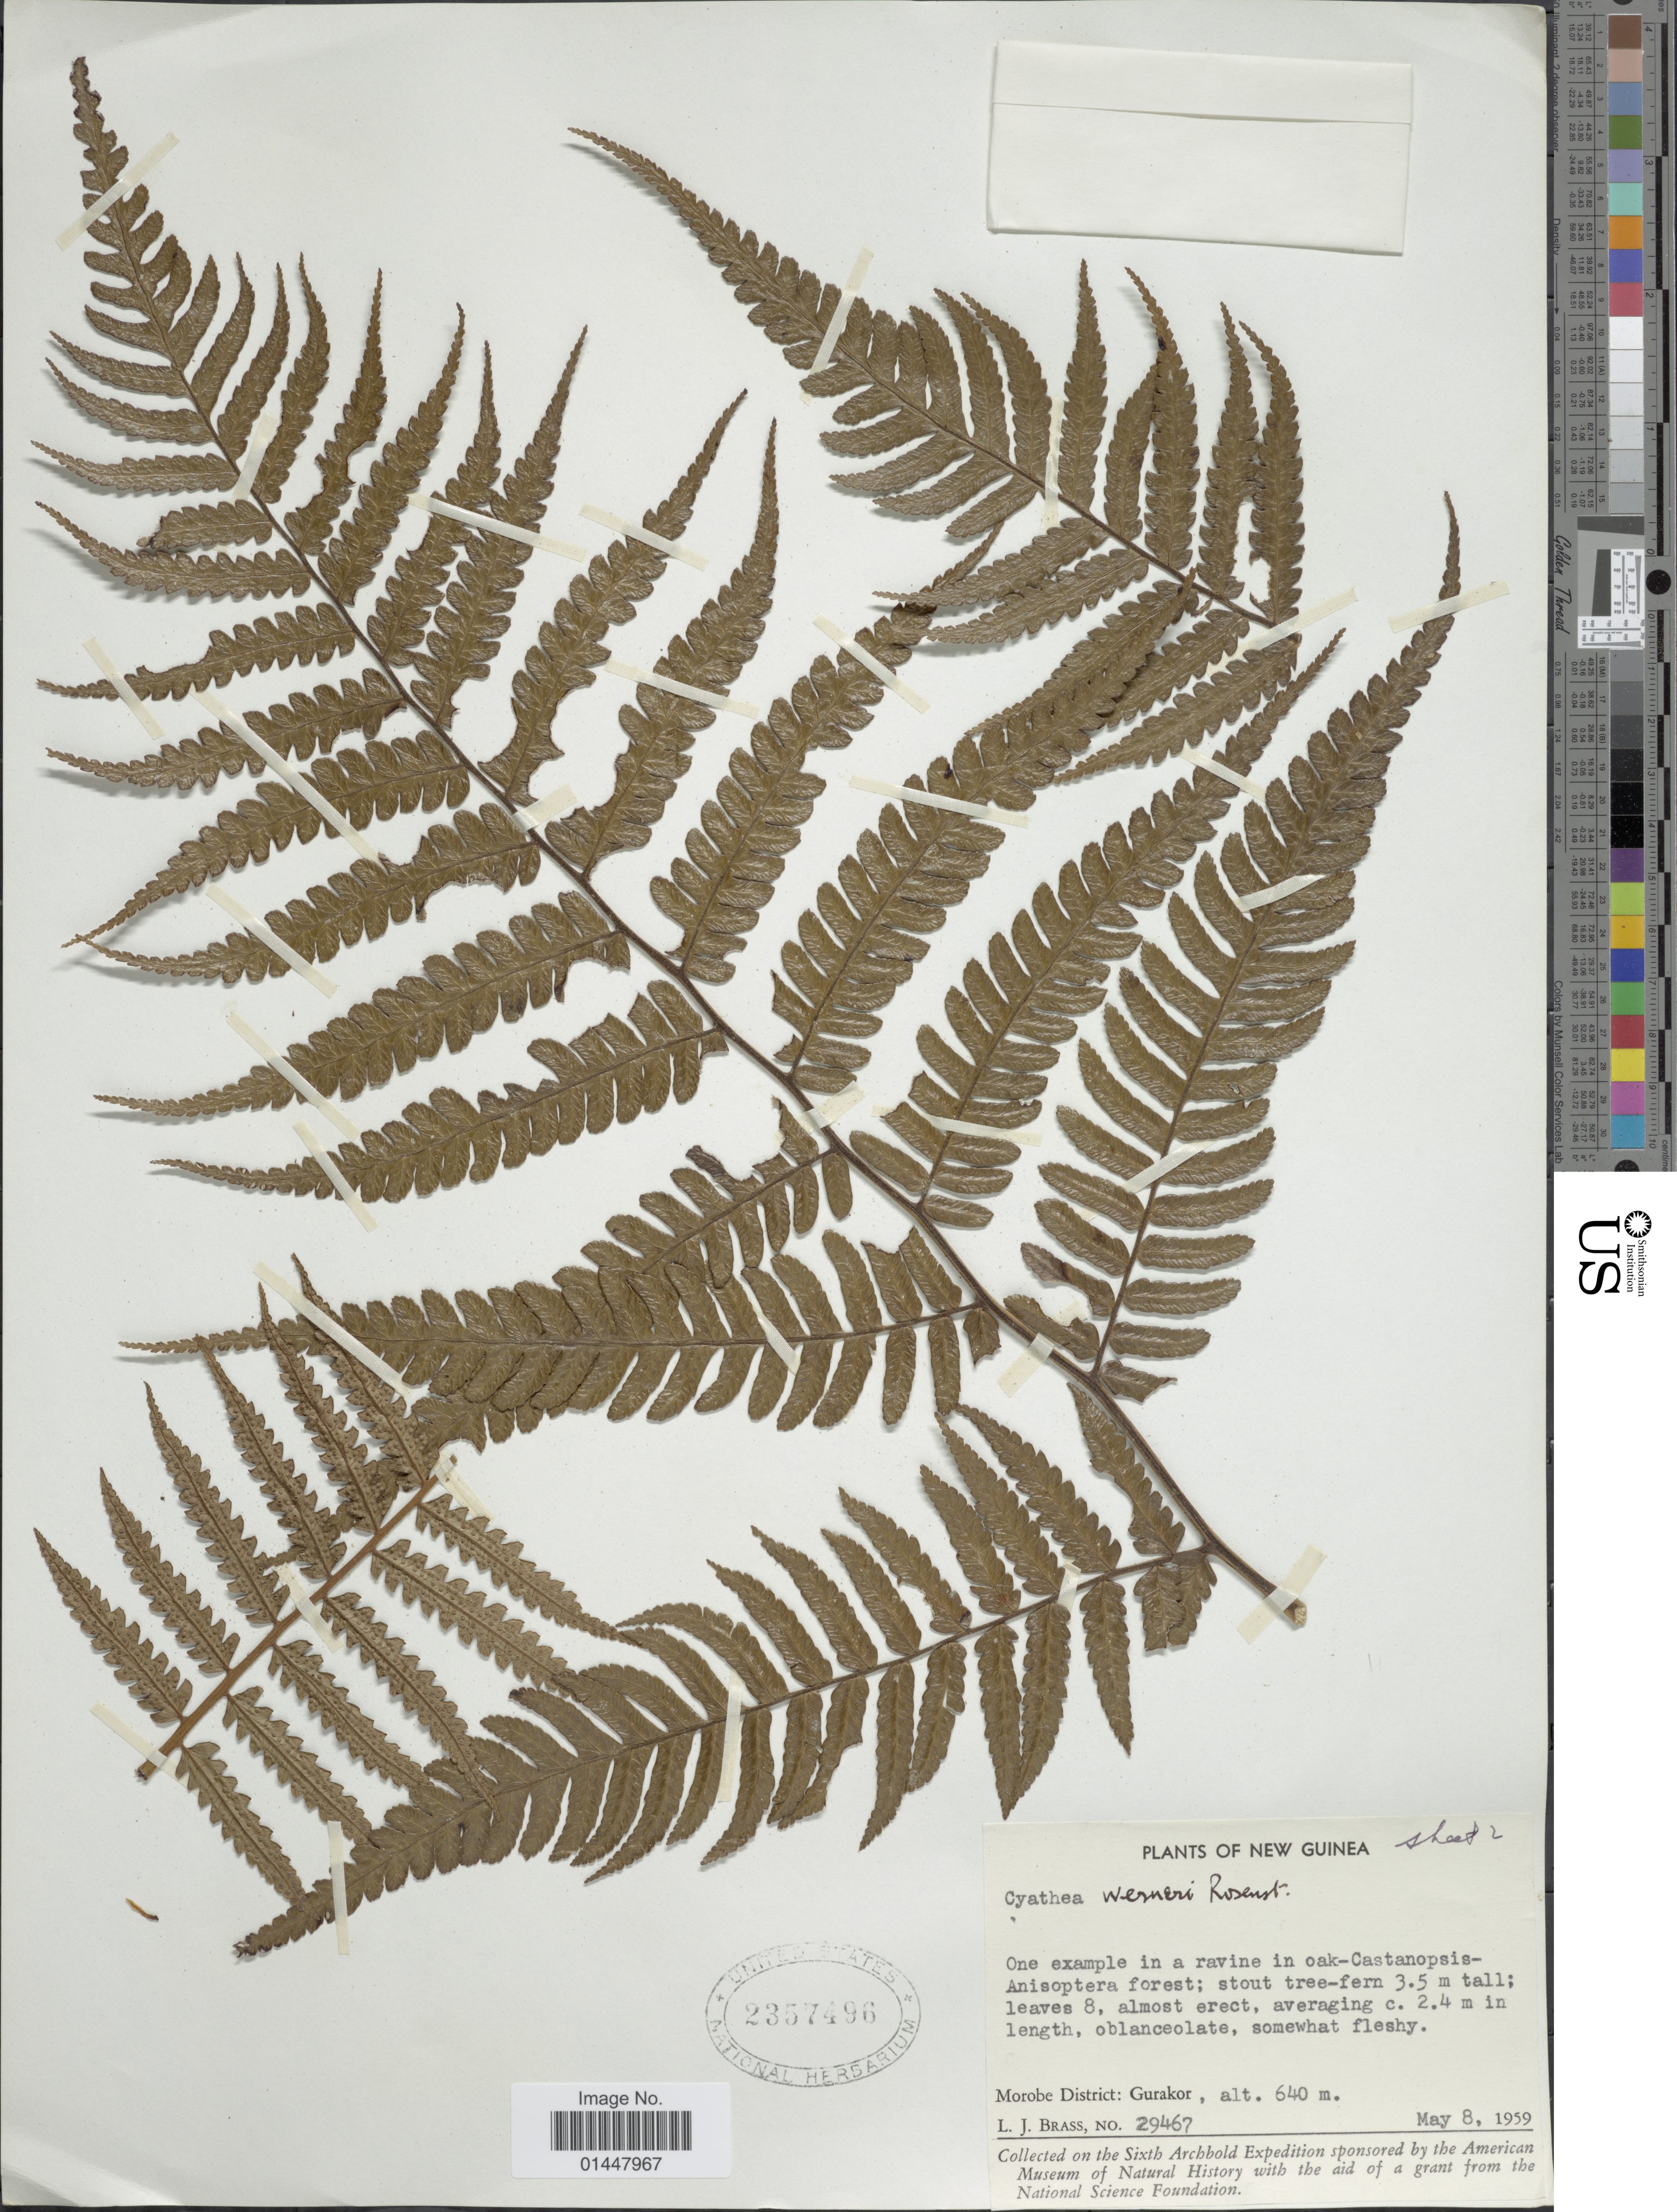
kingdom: Plantae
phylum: Tracheophyta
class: Polypodiopsida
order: Cyatheales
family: Cyatheaceae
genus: Sphaeropteris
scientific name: Sphaeropteris werneri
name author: (Rosenst.) R.M. Tryon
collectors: L. J. Brass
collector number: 29467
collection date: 1959-05-08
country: Papua New Guinea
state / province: Morobe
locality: New Guinea, Morobe District: Gurakor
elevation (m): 640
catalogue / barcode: US 2357496